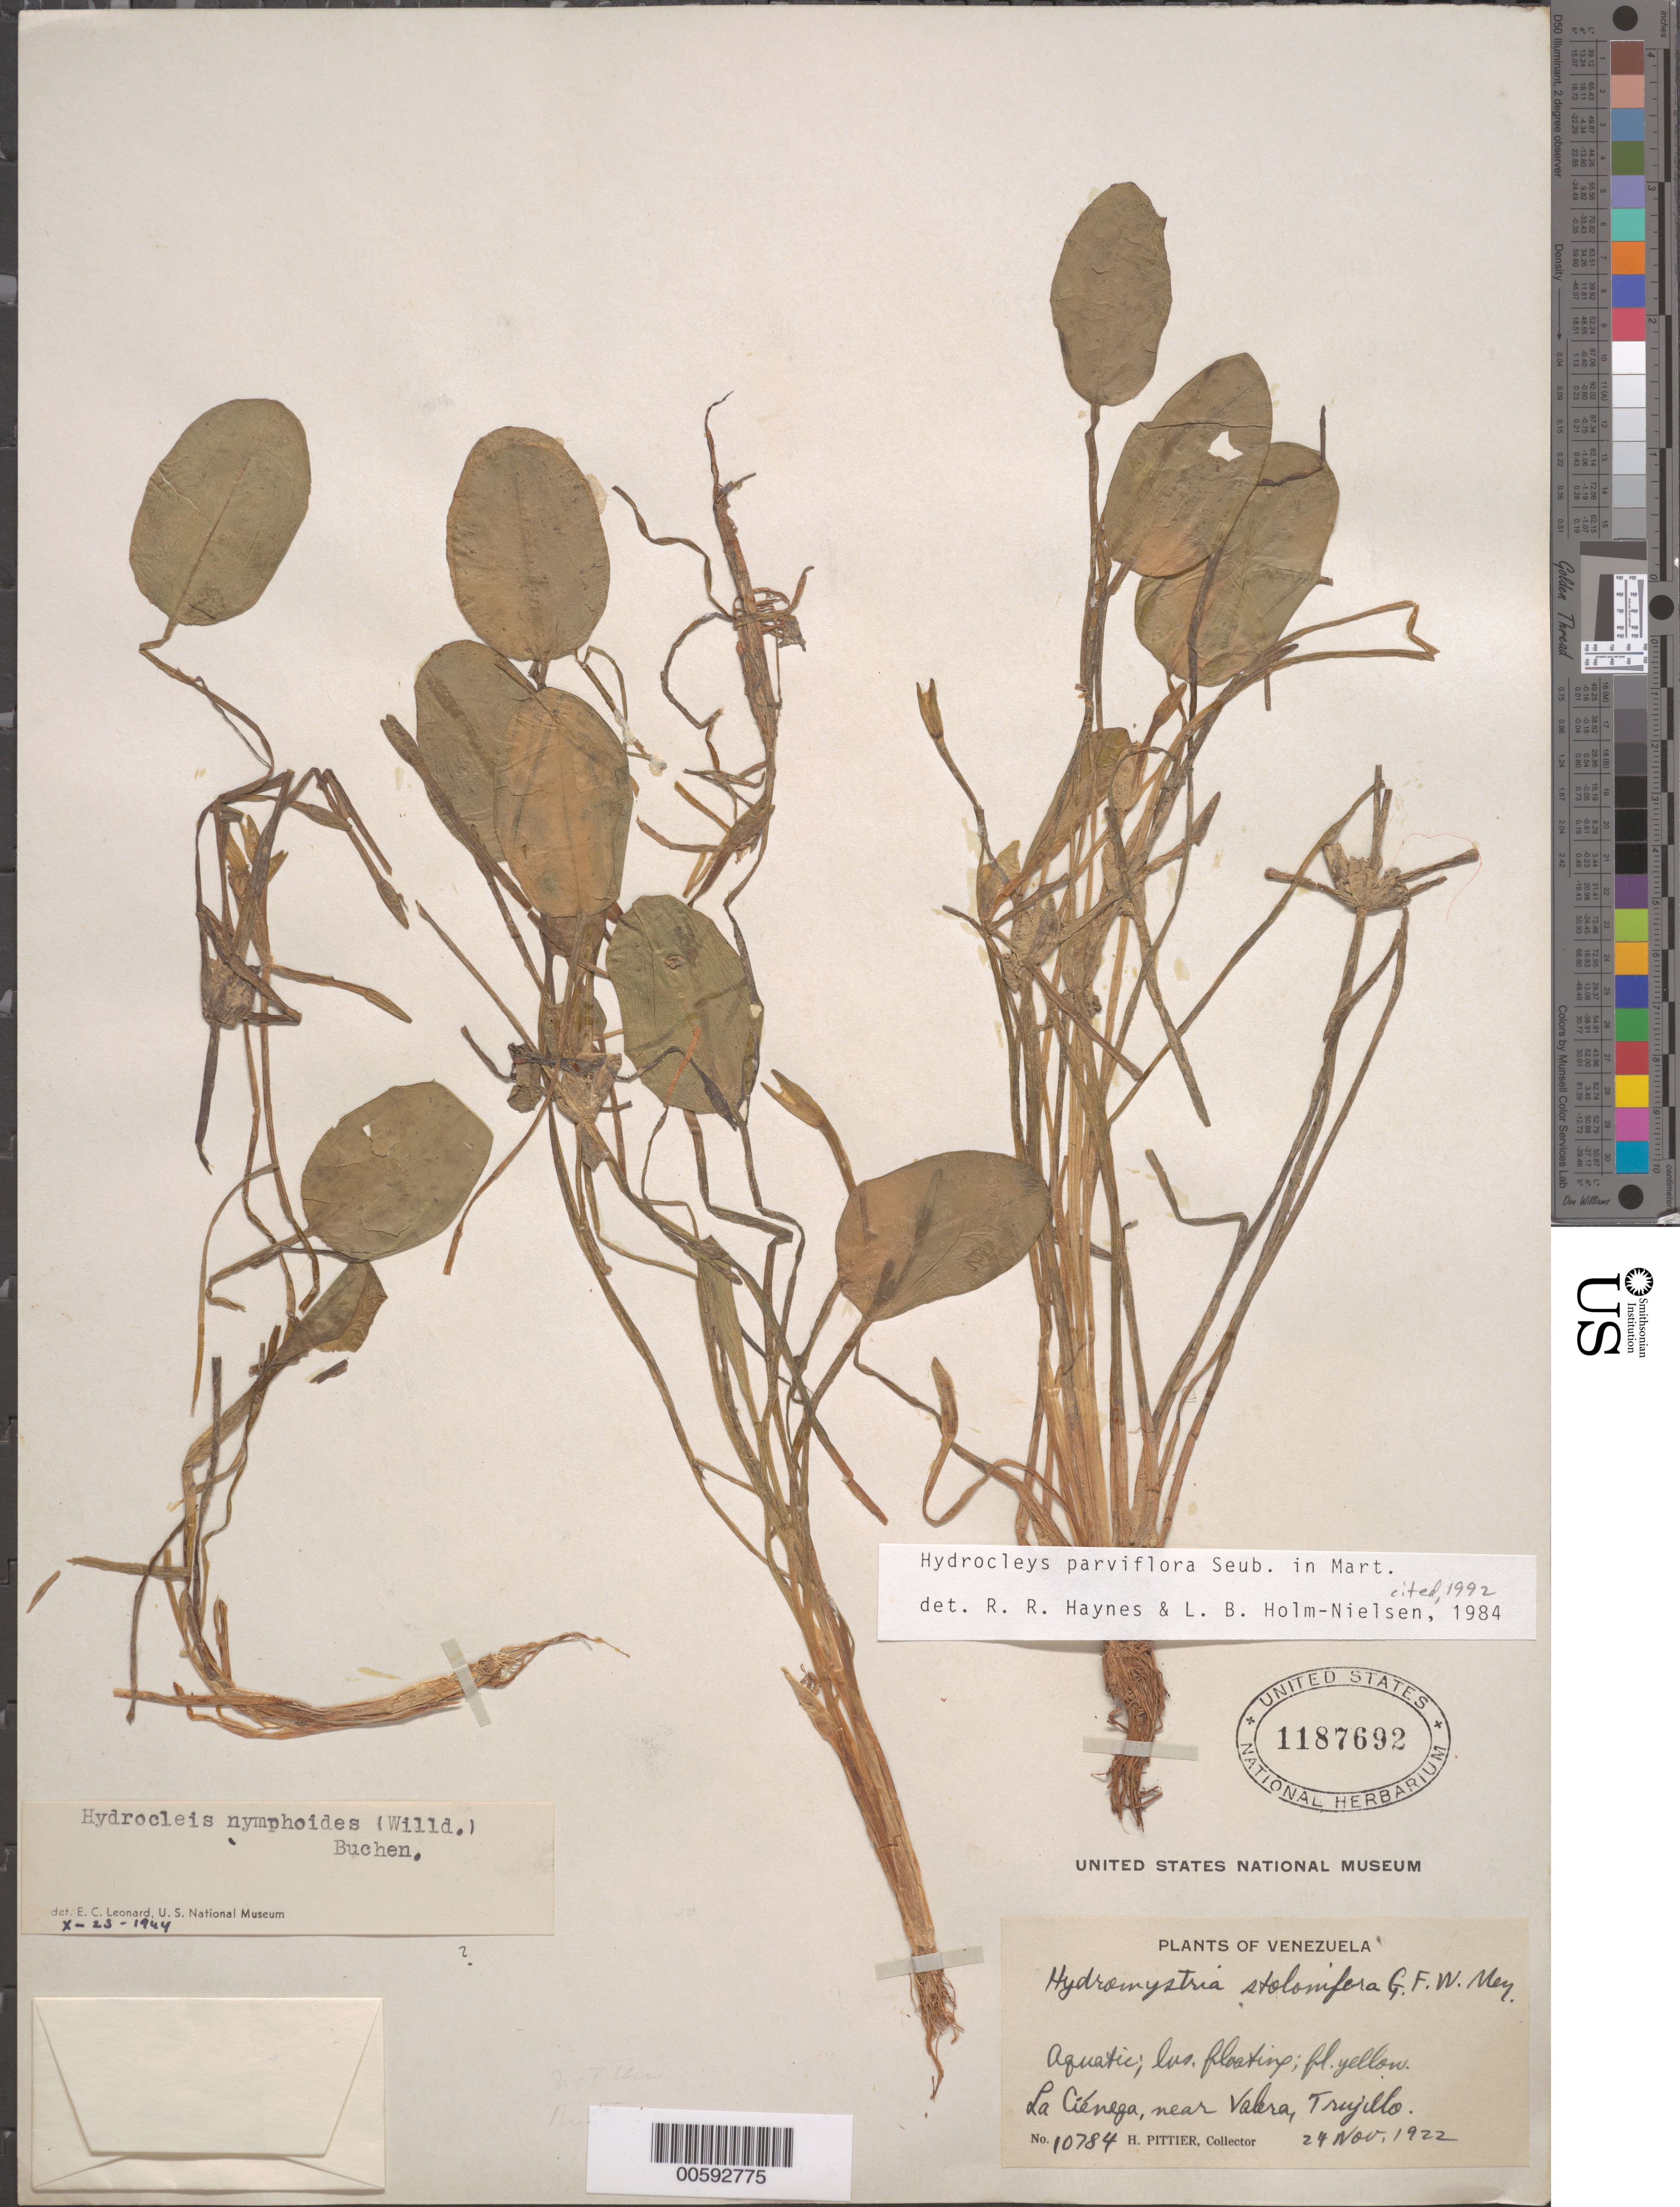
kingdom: Plantae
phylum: Tracheophyta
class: Liliopsida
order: Alismatales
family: Alismataceae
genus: Hydrocleys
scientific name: Hydrocleys parviflora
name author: Seub.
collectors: H. F. Pittier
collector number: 10784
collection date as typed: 24 Nov 1922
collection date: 1922-11-24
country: Venezuela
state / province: Trujillo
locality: La Cienega, near Valera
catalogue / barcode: US 1187692